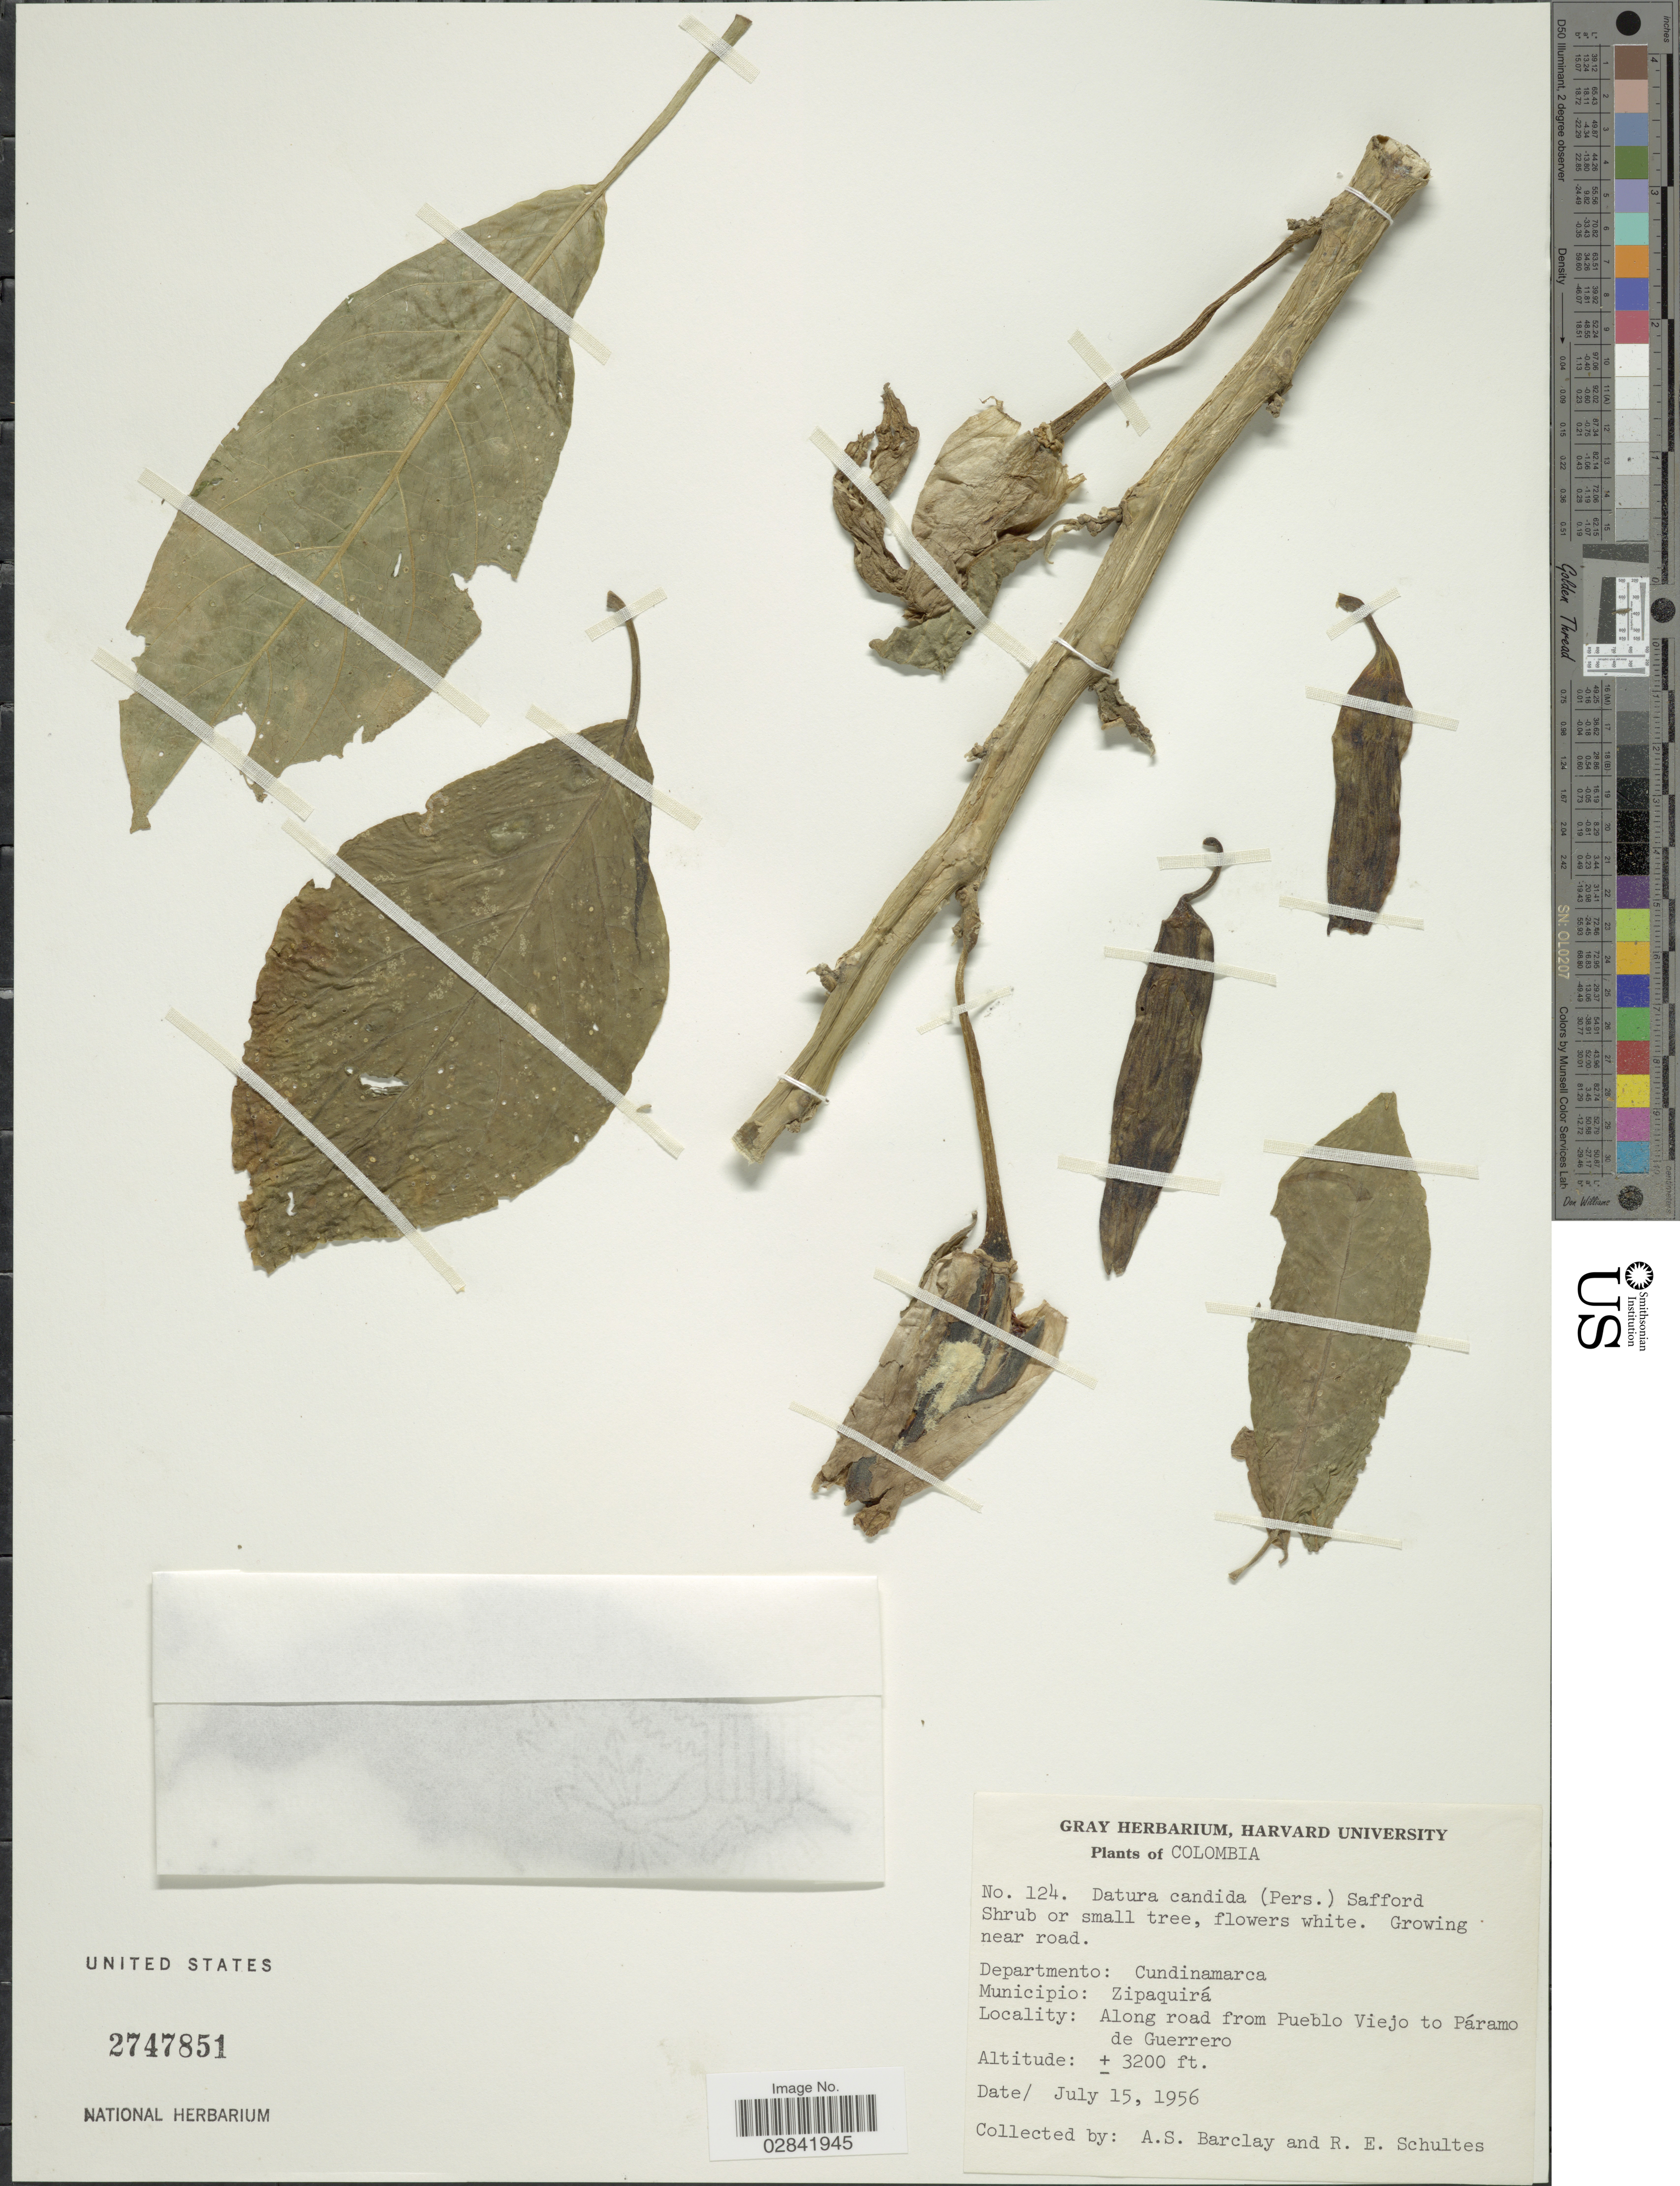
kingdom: Plantae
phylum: Tracheophyta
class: Magnoliopsida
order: Solanales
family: Solanaceae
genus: Brugmansia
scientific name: Brugmansia x candida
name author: Pers.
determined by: (US) Smithsonian Institution - National Museum of Natural History - Department of Botany (UNITED STATES)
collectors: A. S. Barclay & R. E. Schultes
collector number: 124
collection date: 1956-07-15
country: Colombia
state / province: Cundinamarca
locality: Departmento: Cundinamarca, Municipio: Zipaquíra. Along road from Pueblo Viejo to Páramo de Guerrero.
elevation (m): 975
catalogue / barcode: US 2747851